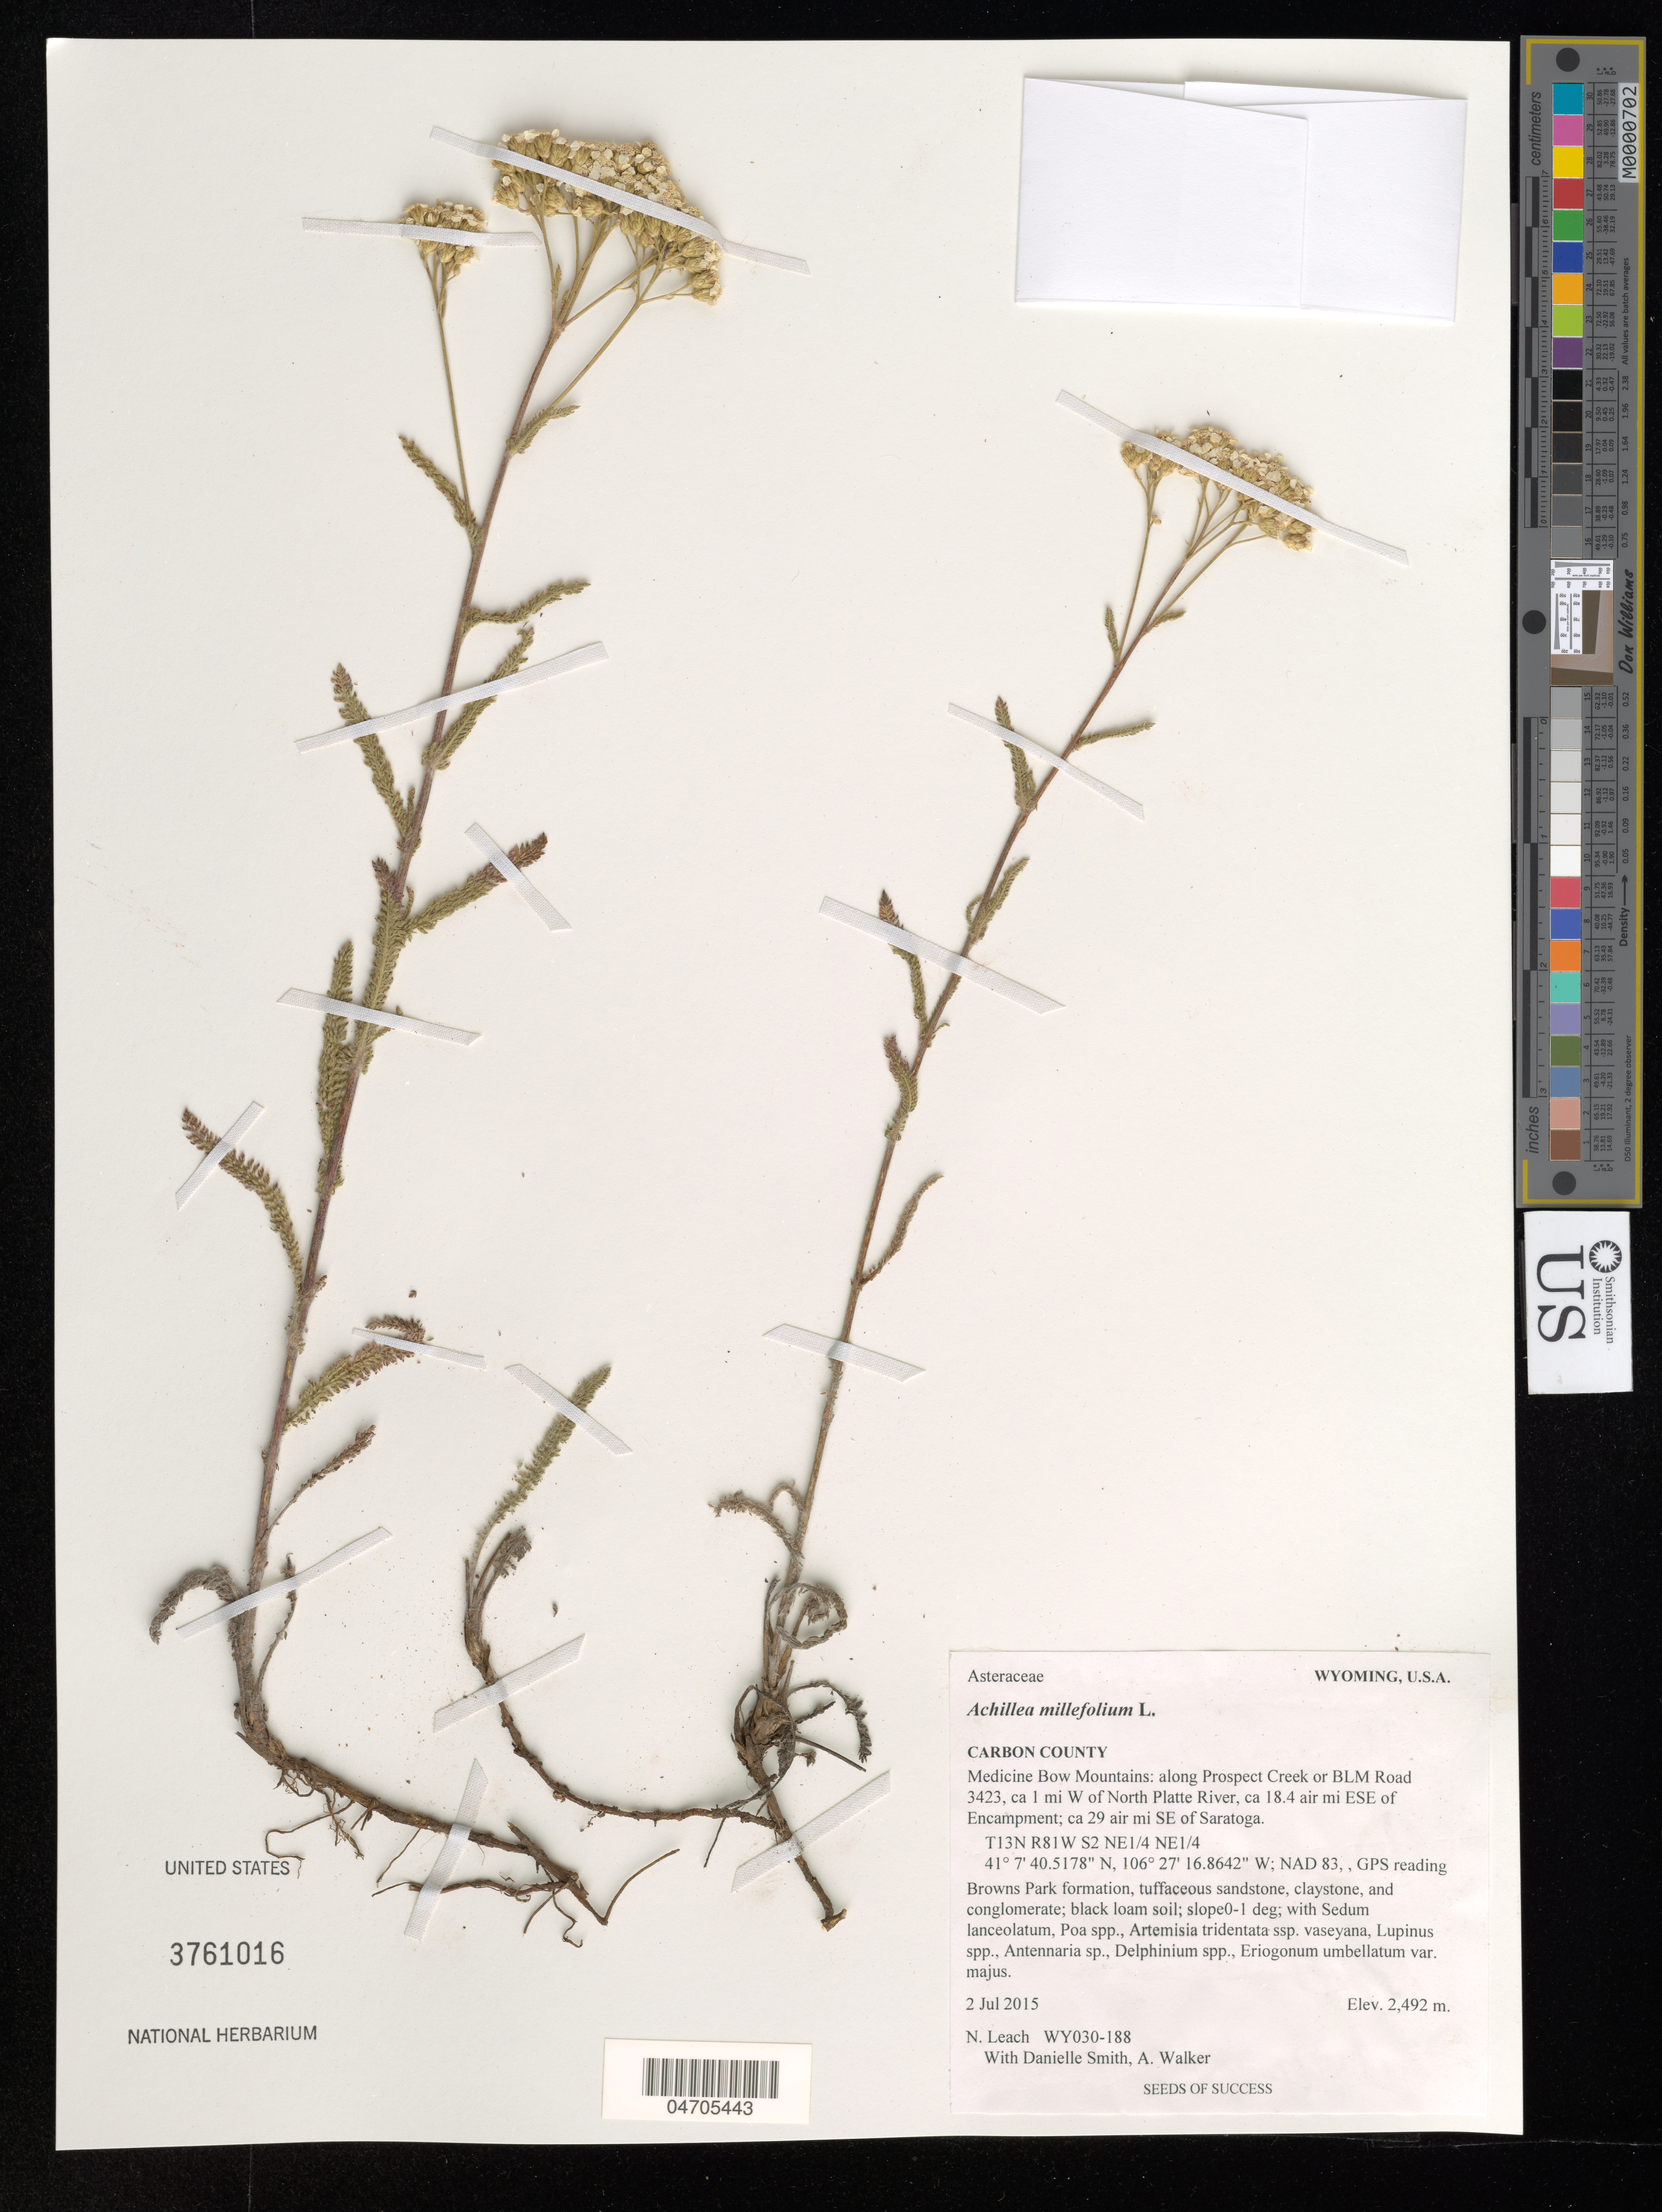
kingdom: Plantae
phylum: Tracheophyta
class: Magnoliopsida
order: Asterales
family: Asteraceae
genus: Achillea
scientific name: Achillea millefolium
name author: L.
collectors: N. Leach, D. Smith & A. Walker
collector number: WY030-188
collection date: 2015-07-02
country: United States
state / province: Wyoming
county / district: Carbon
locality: Carbon County. Medicine Bow Mountains: along Prospect Creek or BLM Road 3423, ca 1 mi W of North Platte River, ca 18.4 air mi ESE of Encampment; ca 29 air mi SE of Saratoga. T13N R81W S2 NE1/4 NE1/4.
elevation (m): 2492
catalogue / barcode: US 3761016